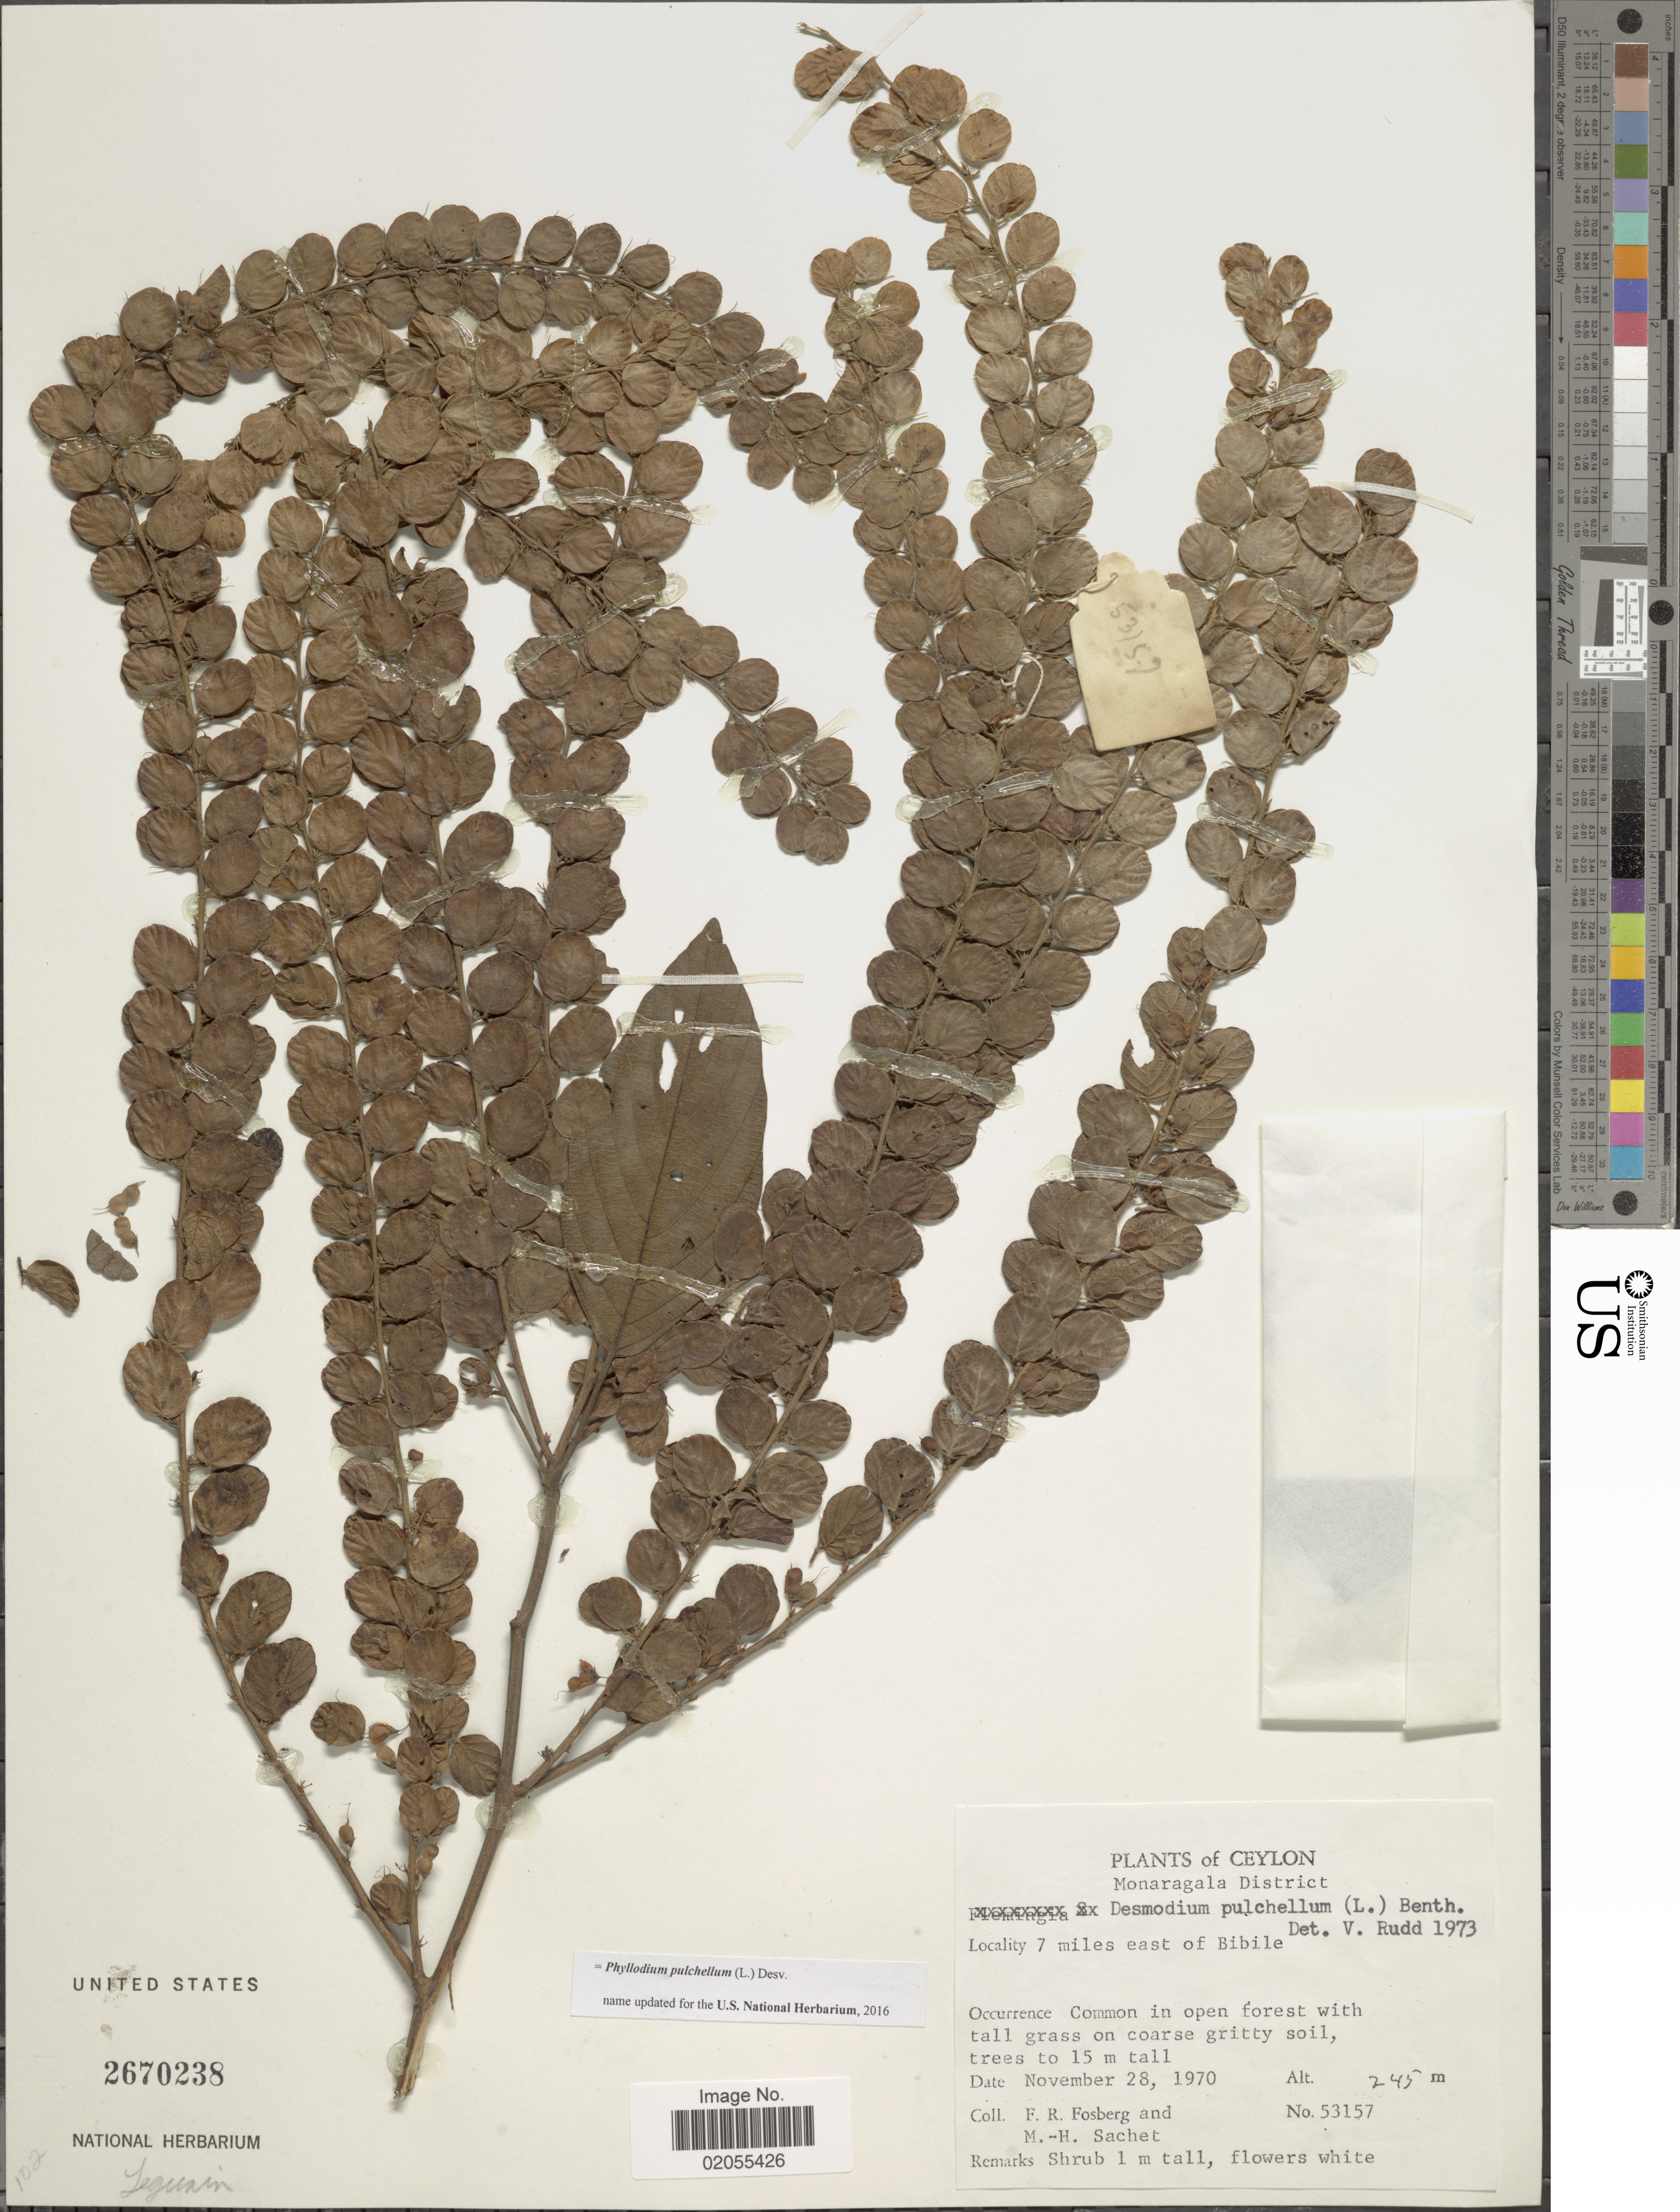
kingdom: Plantae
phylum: Tracheophyta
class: Magnoliopsida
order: Fabales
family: Fabaceae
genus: Phyllodium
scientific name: Phyllodium pulchellum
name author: (L.) Desv.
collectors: F. R. Fosberg & M.-H. Sachet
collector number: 53157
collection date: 1970-11-28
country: Sri Lanka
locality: Ceylon, Monaragala District, 7 miles east of Bibile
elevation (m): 245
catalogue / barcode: US 2670238